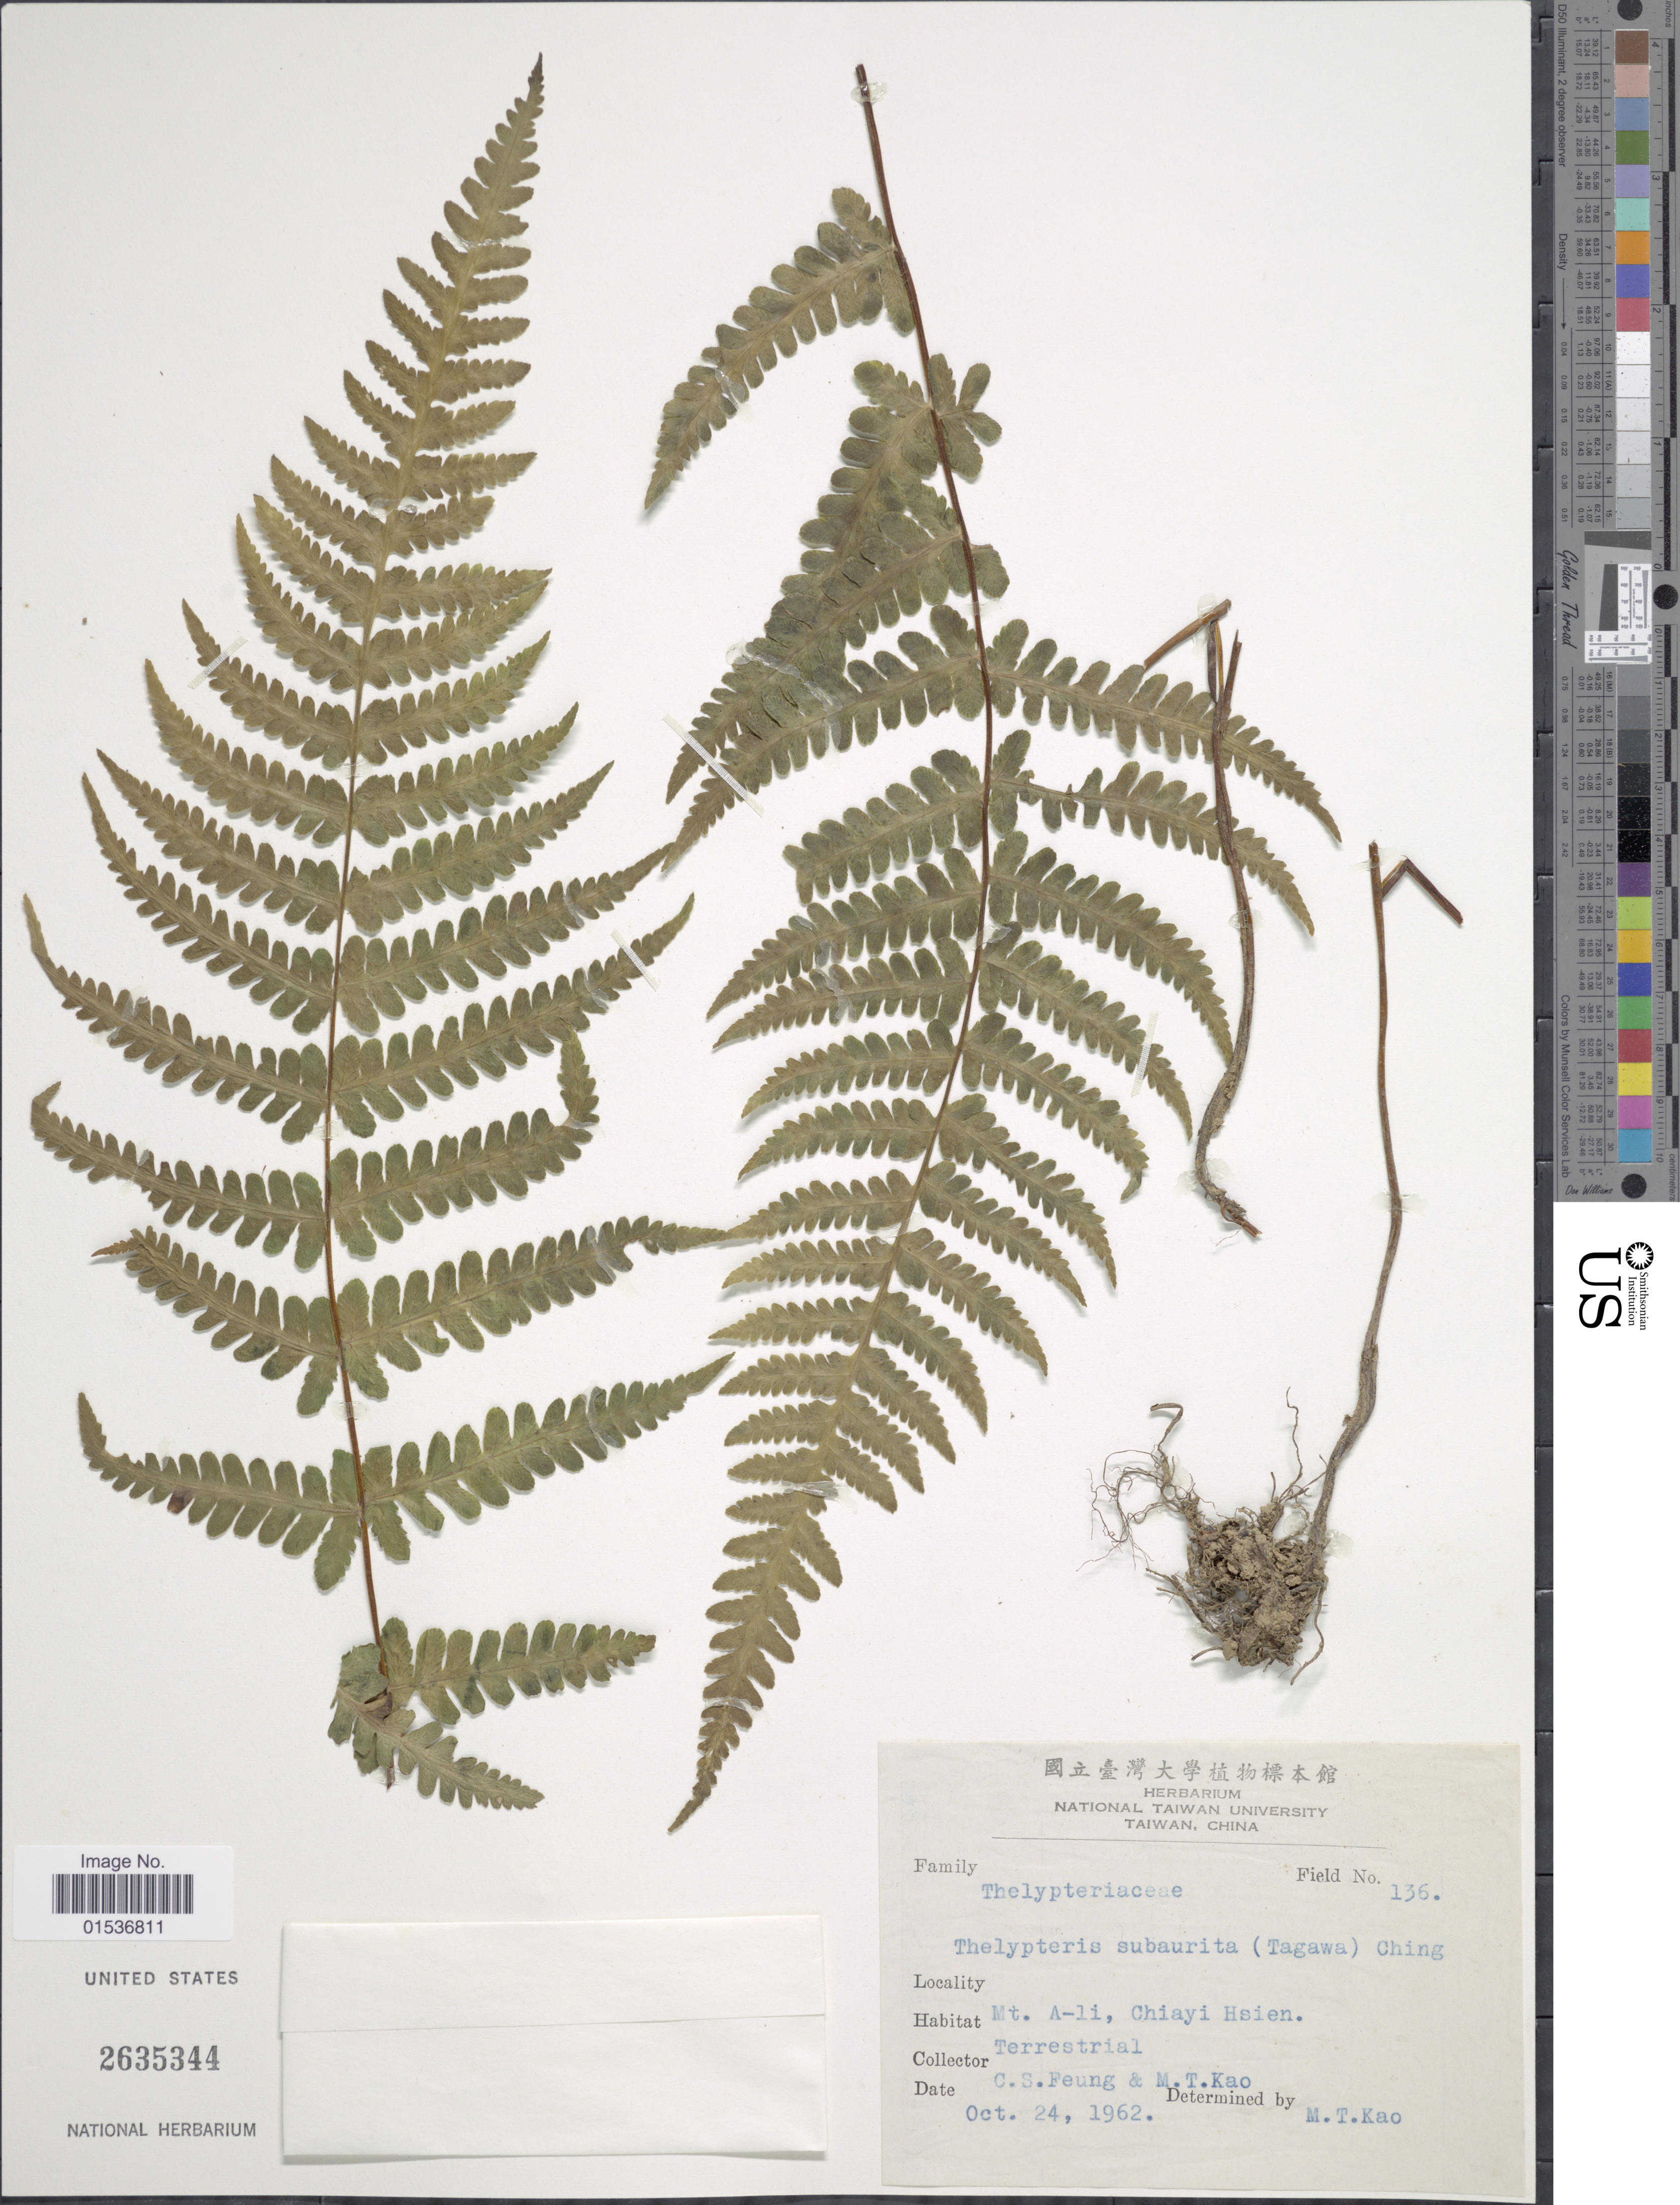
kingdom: Plantae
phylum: Tracheophyta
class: Polypodiopsida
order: Polypodiales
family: Thelypteridaceae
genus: Pseudophegopteris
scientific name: Pseudophegopteris subaurita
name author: (Tagawa) Ching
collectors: C. Feung & M. T. Kao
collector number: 136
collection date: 1962-10-24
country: Taiwan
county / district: Chiayi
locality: Mr. A-li, Chiayi Hsien.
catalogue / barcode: US 2635344